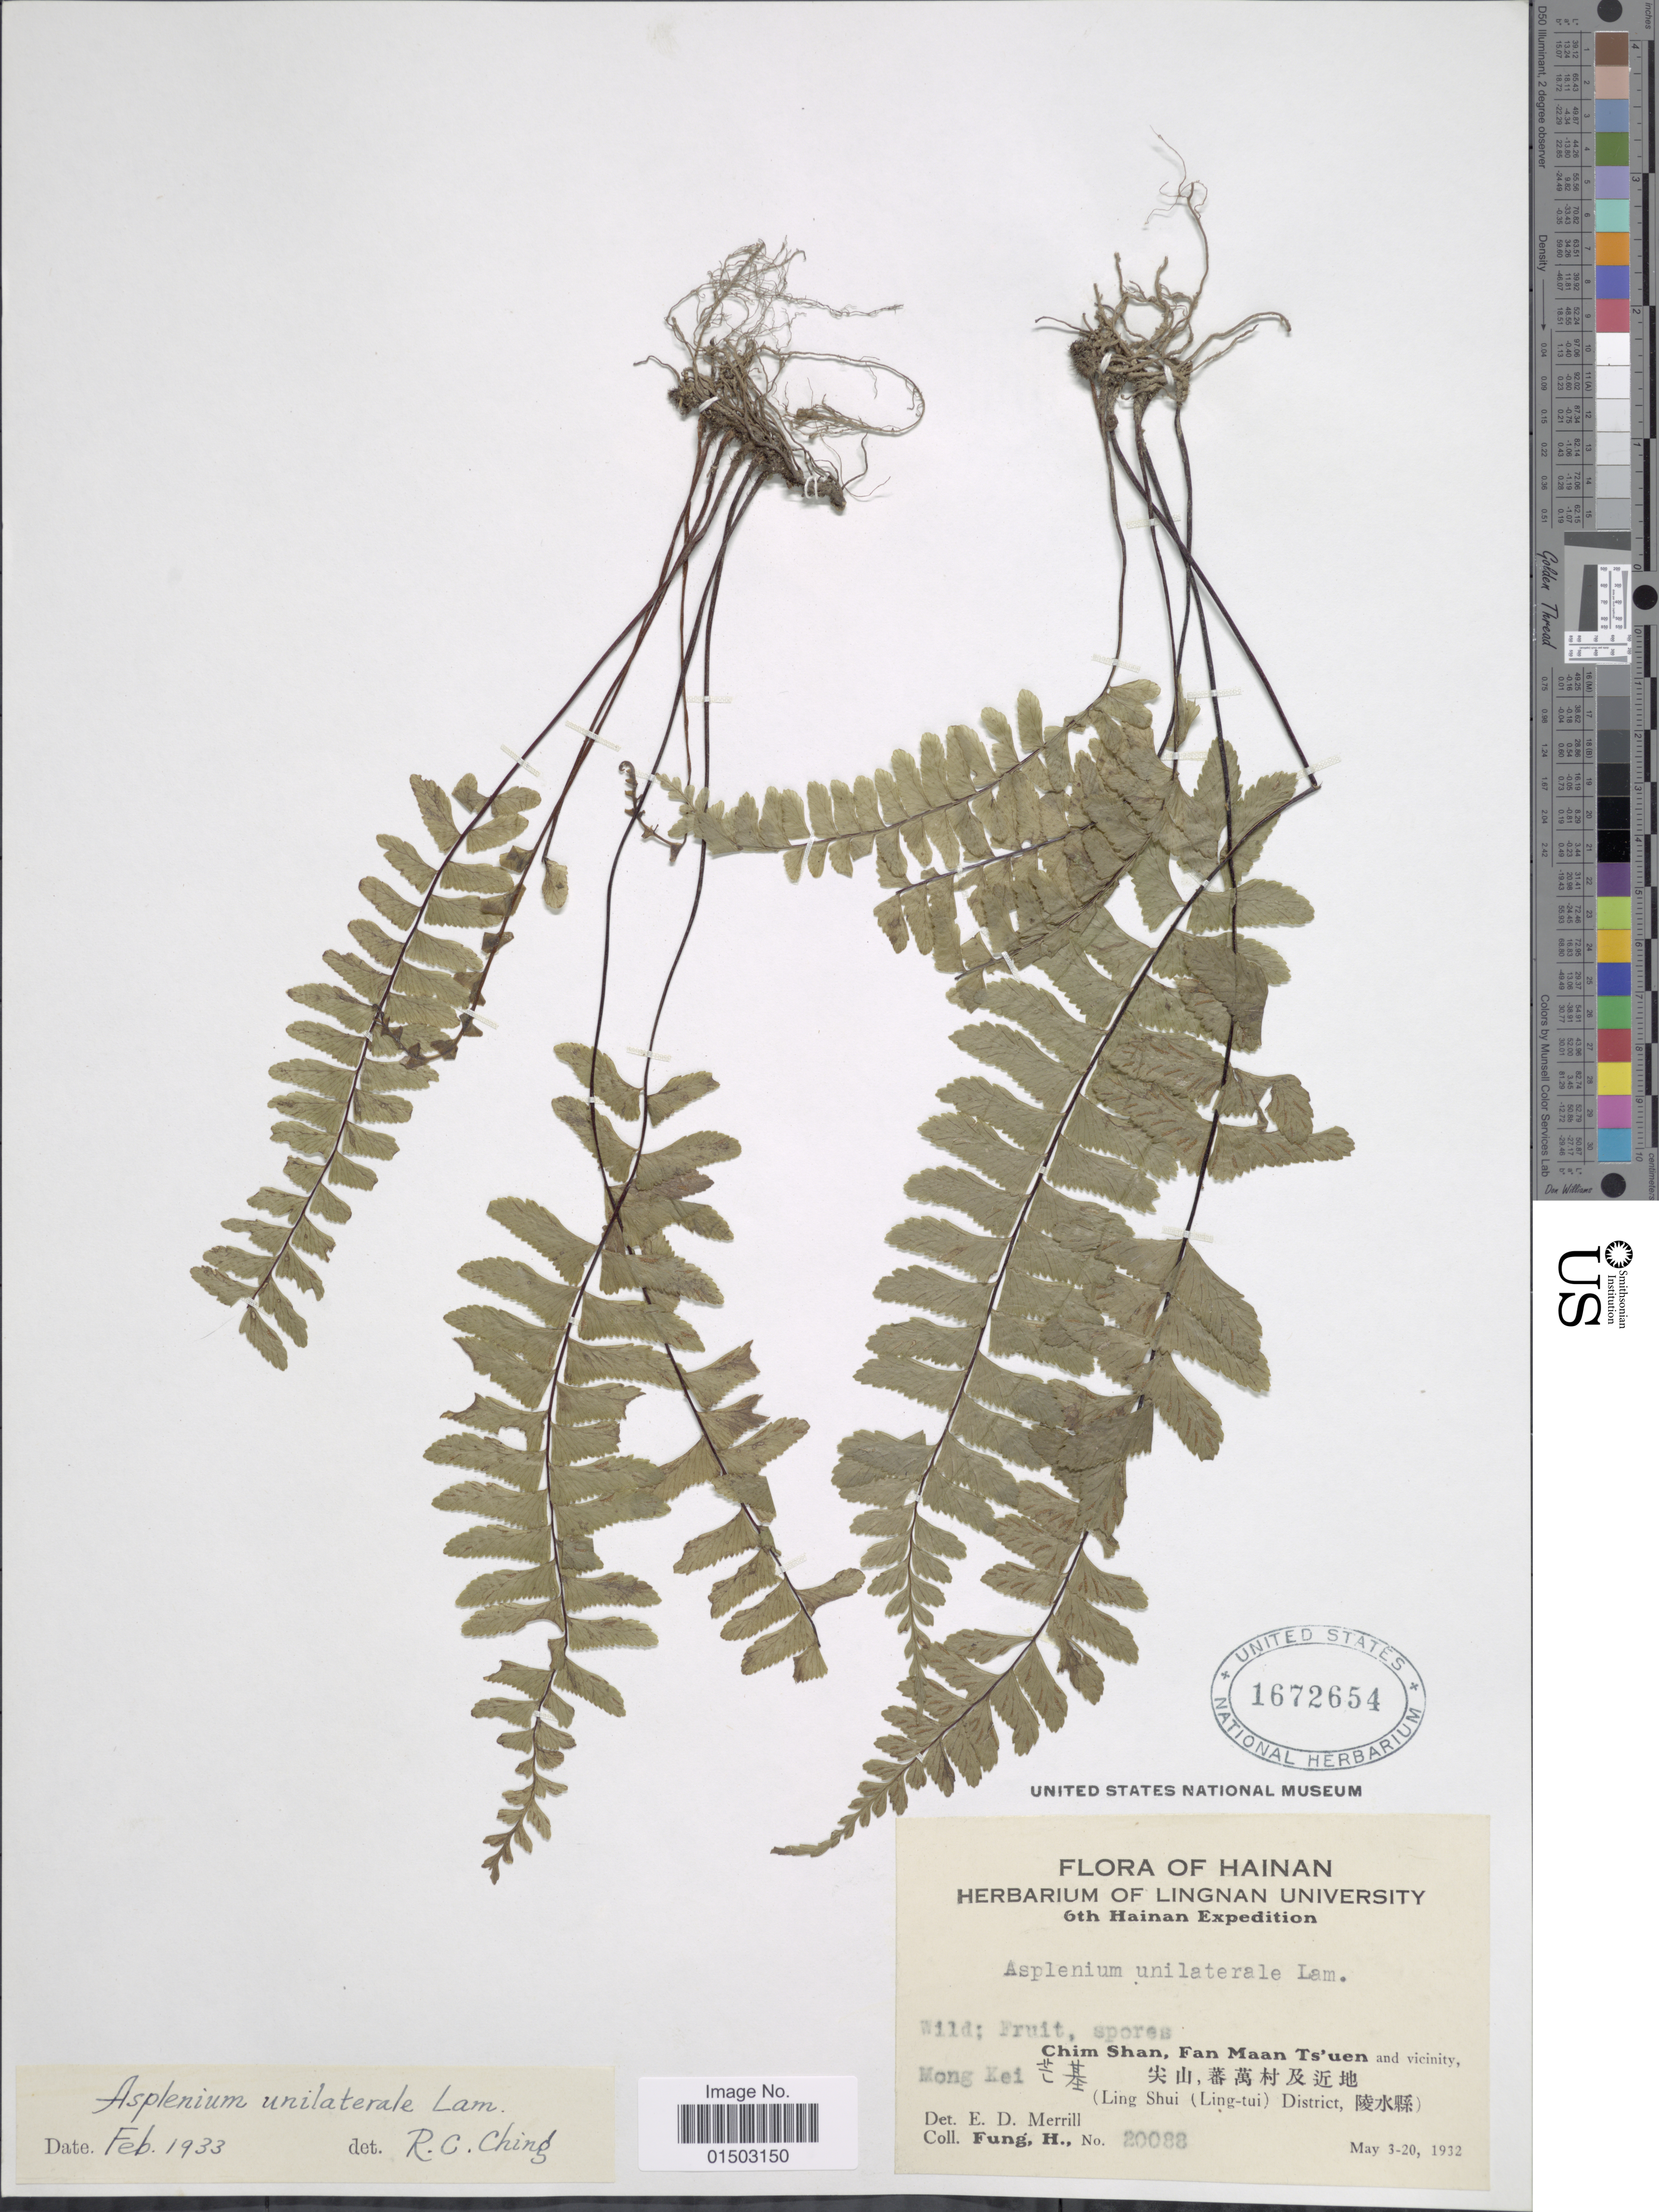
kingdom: Plantae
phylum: Tracheophyta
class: Polypodiopsida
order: Polypodiales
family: Aspleniaceae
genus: Hymenasplenium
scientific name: Hymenasplenium unilaterale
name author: (Lam.) Hayata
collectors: H. Fung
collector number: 20088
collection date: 1932-05-03/1932-05-20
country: China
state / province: Hainan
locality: Hainan. Mong Kei. Chim Shan, Fan Maan Ts'uen and vicinity. (Ling Shui (Ling-tui) District, X)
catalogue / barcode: US 1672654